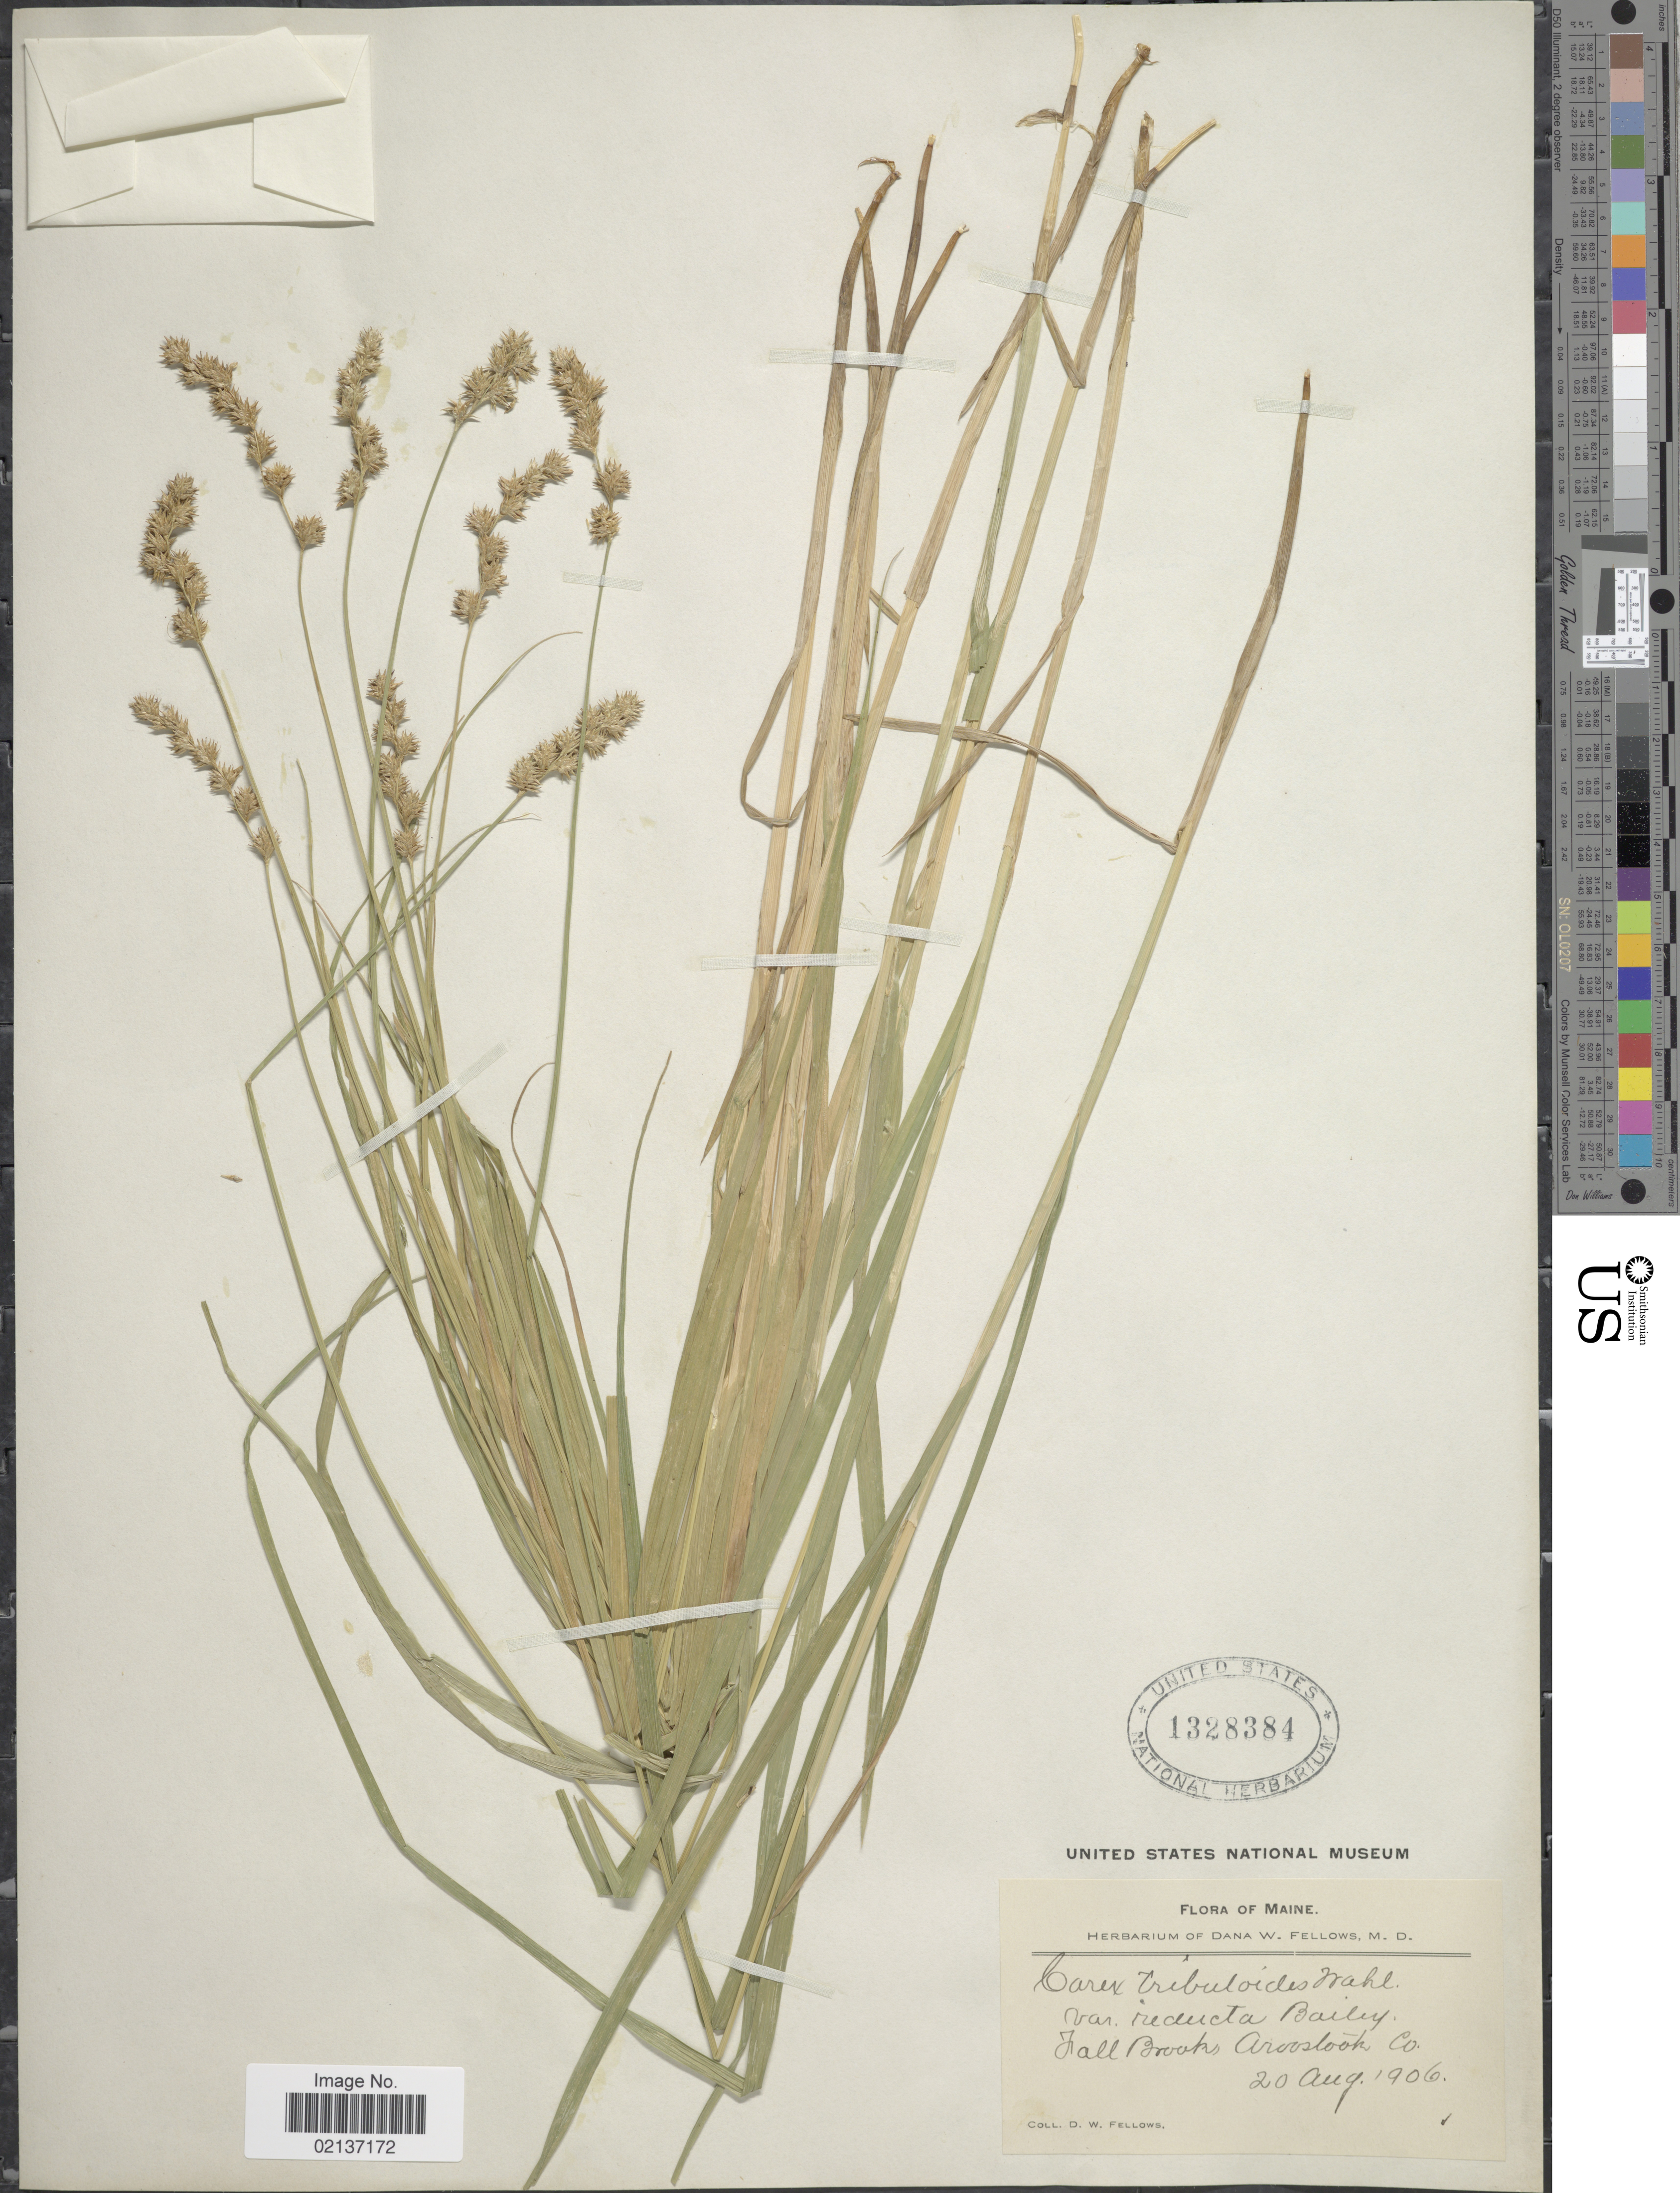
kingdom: Plantae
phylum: Tracheophyta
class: Liliopsida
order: Poales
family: Cyperaceae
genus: Carex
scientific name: Carex tribuloides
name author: Wahlenb.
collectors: D. W. Fellows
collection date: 1906-08-20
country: United States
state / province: Maine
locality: Fall Brook, Aroostook Co.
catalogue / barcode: US 1328384